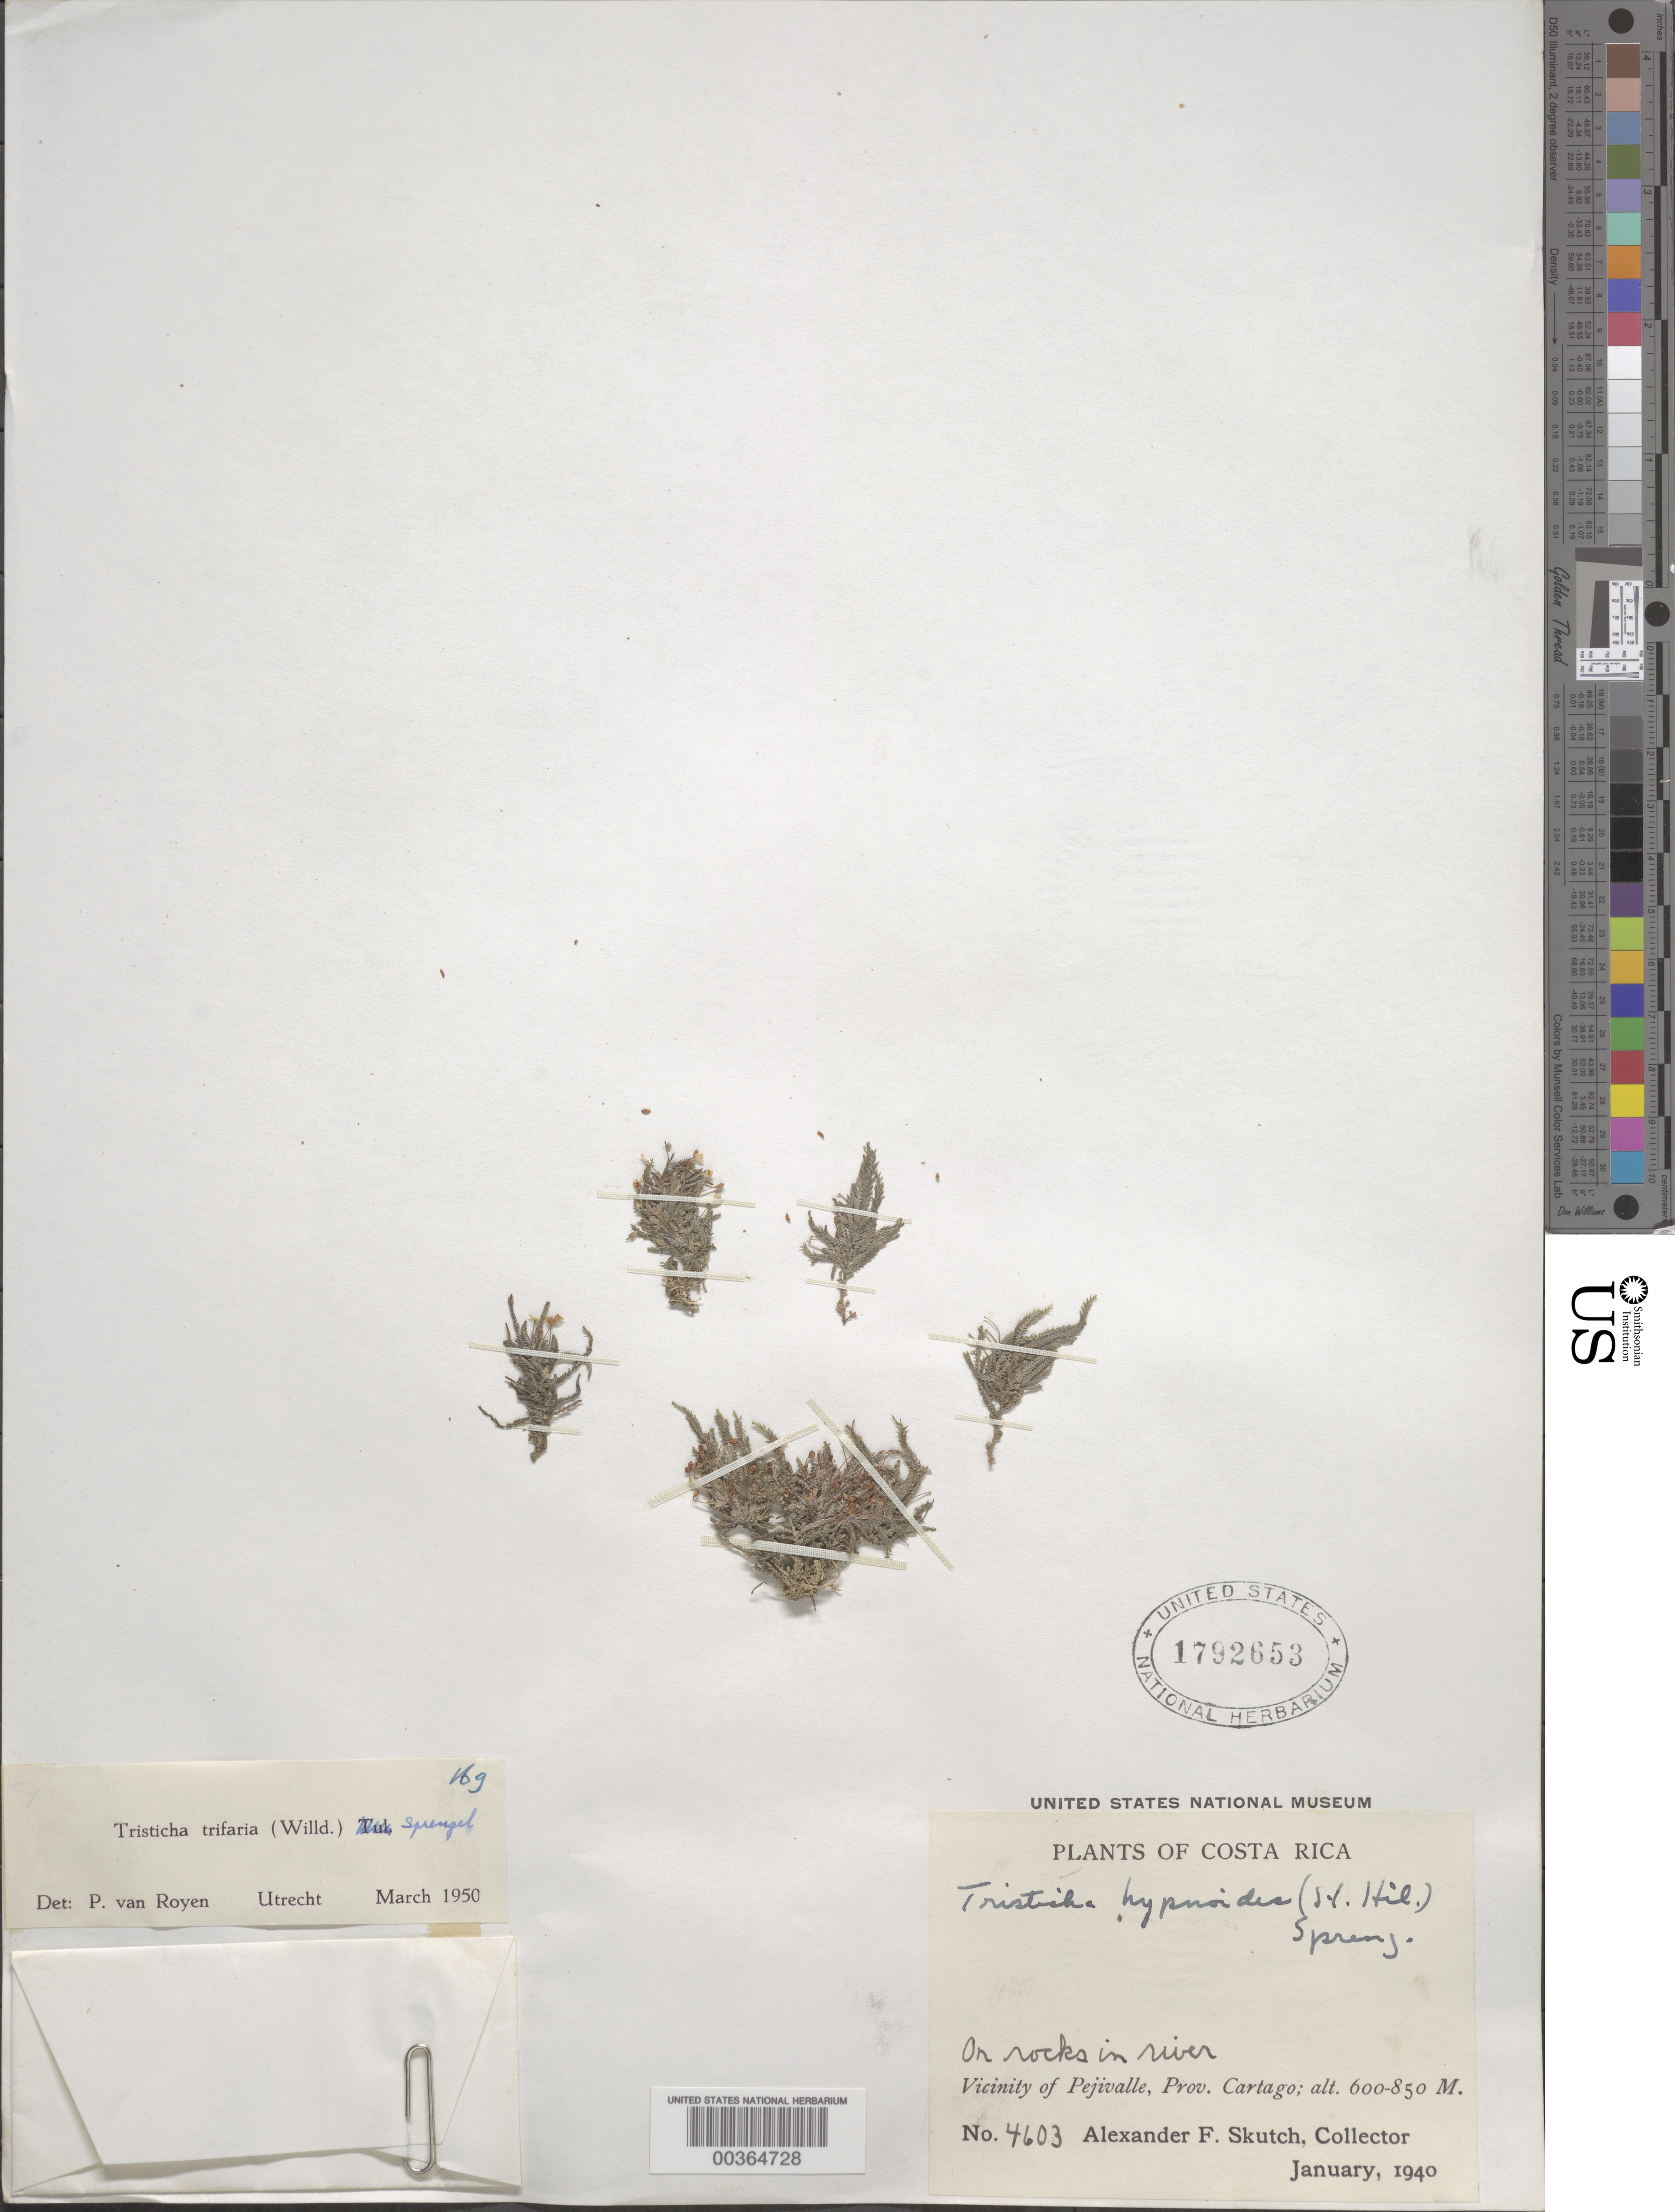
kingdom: Plantae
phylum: Tracheophyta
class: Magnoliopsida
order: Malpighiales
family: Podostemaceae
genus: Tristicha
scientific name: Tristicha trifaria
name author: (Willd.) Spreng.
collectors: A. F. Skutch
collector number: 4603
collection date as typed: Jan 1940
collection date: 1940-01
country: Costa Rica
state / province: Cartago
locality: Vicinity of Pejivalle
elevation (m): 600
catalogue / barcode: US 1792653